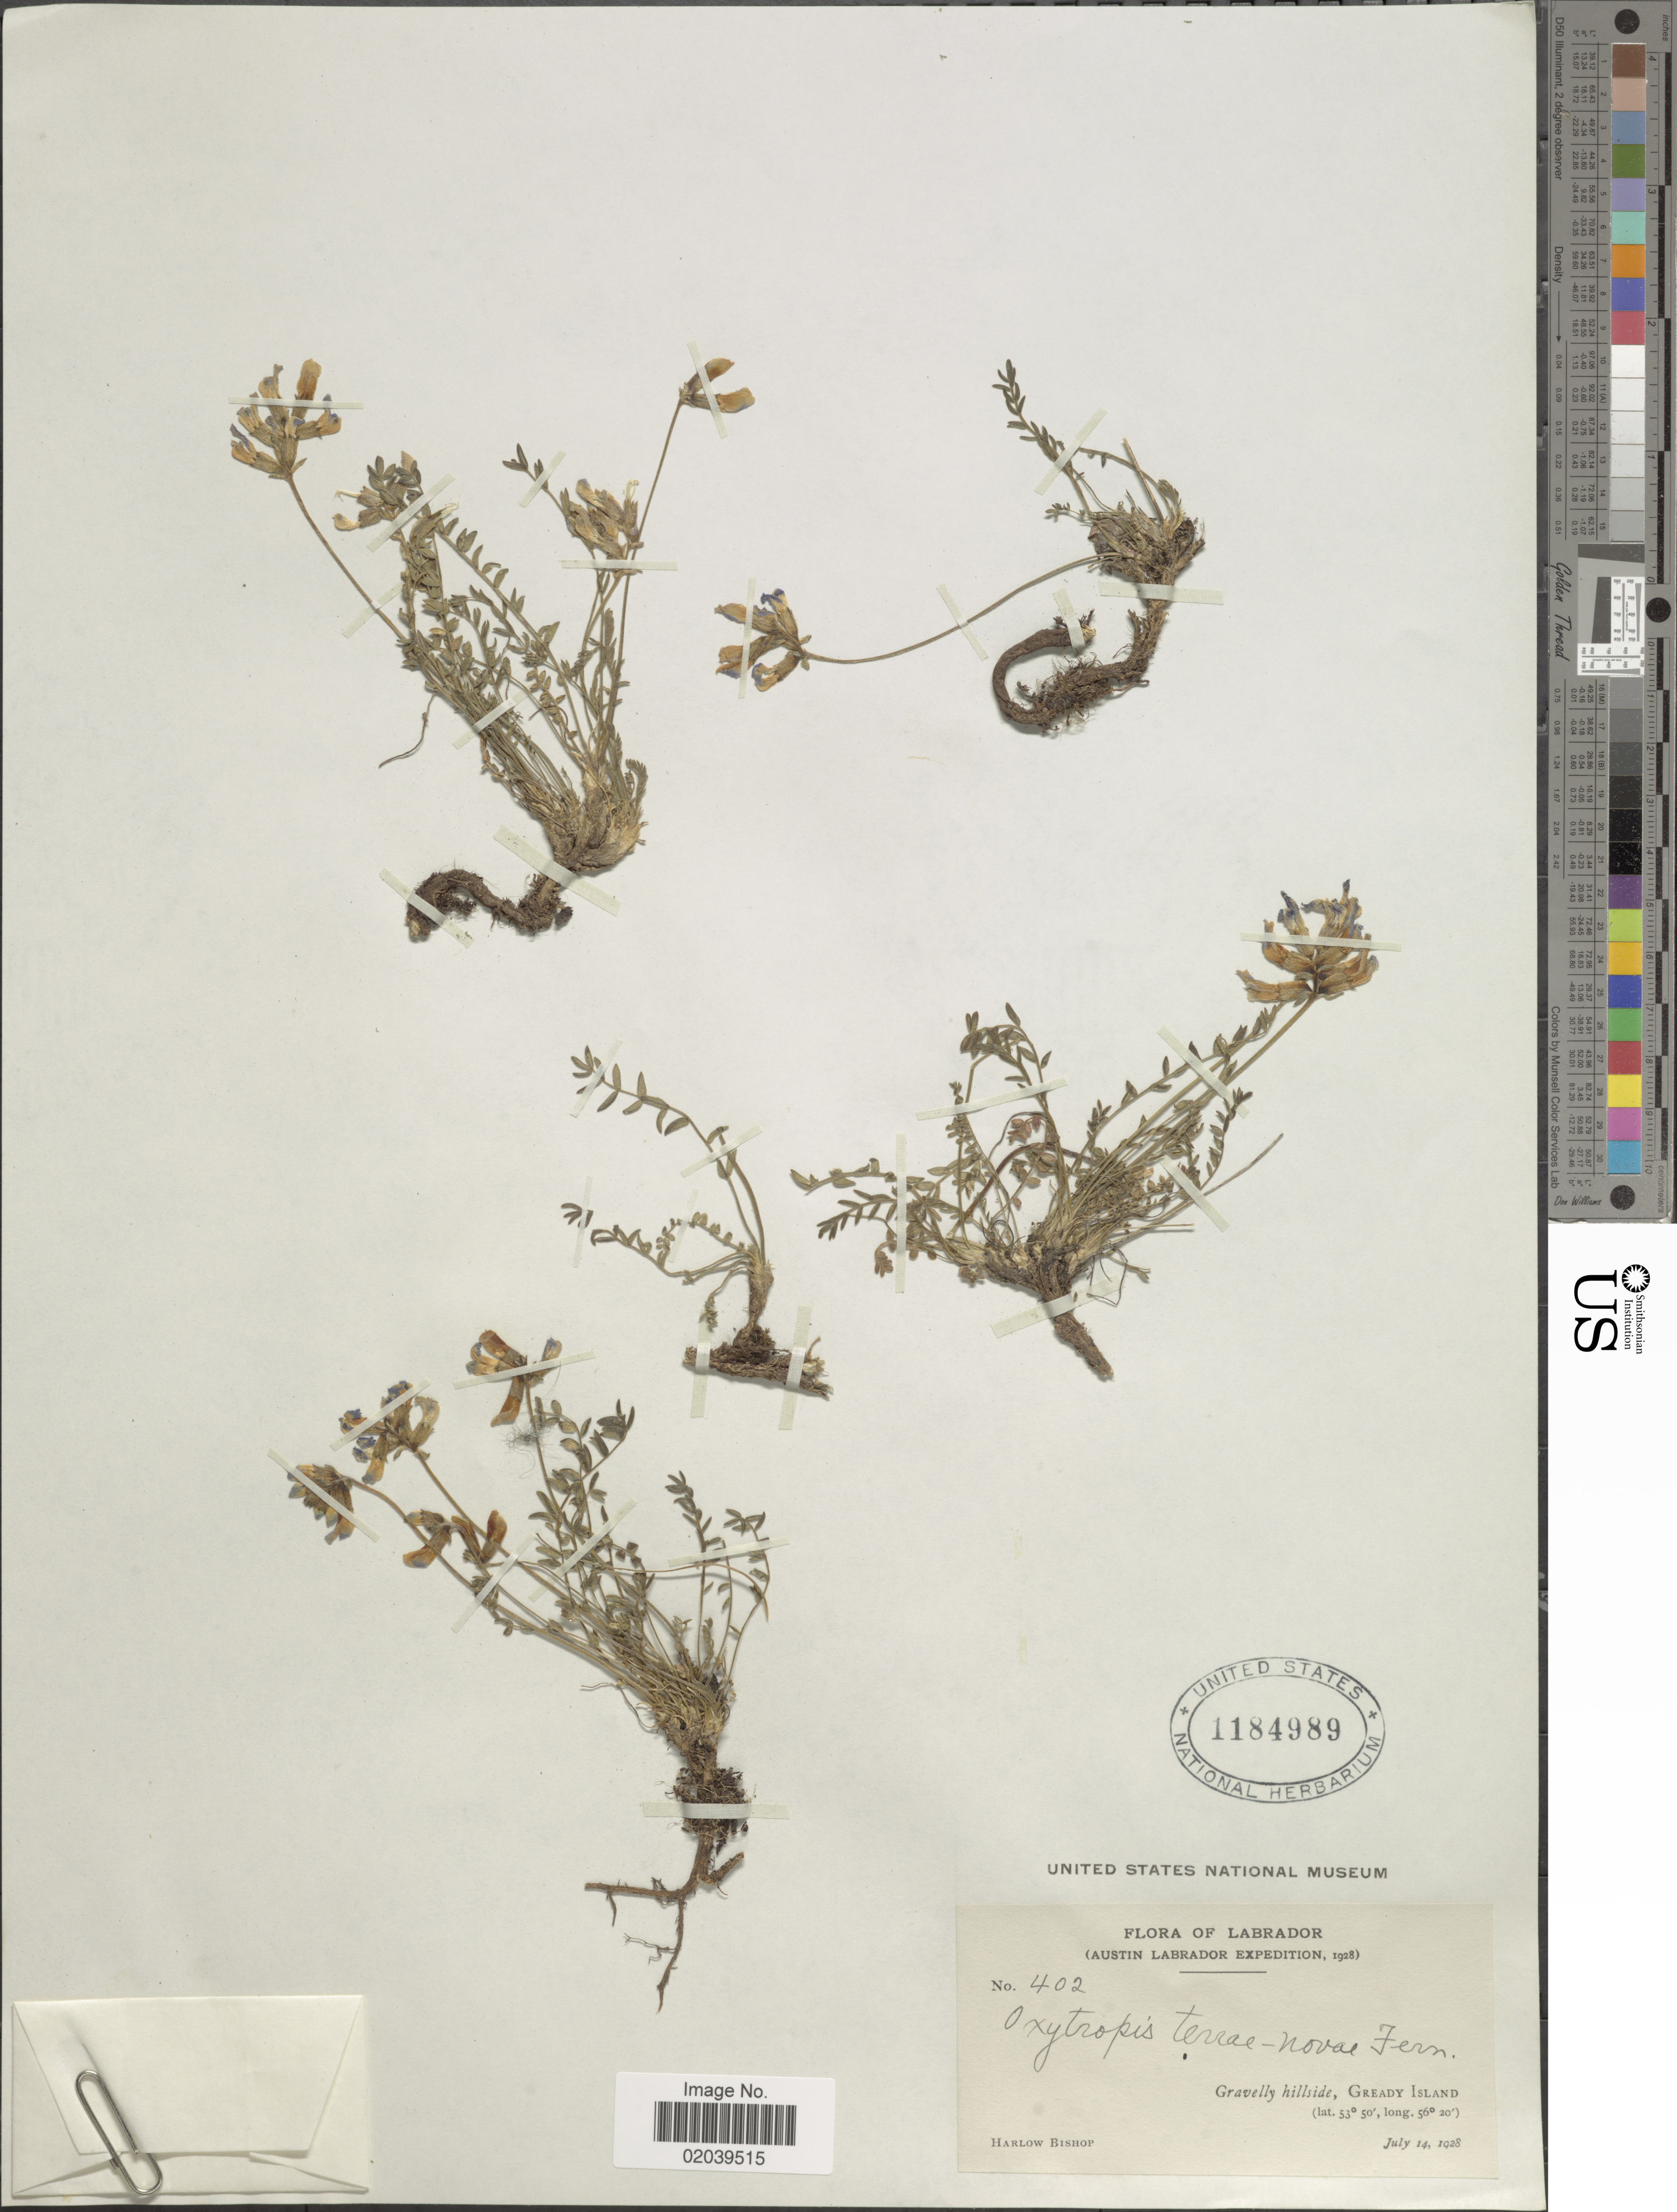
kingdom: Plantae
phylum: Tracheophyta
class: Magnoliopsida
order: Fabales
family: Fabaceae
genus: Oxytropis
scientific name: Oxytropis campestris var. terrae-novae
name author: (Fernald) Barneby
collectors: H. Bishop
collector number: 402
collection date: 1928-07-14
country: Canada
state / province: Newfoundland and Labrador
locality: Labrador, Austin Labrador, Gready Island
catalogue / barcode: US 1184989